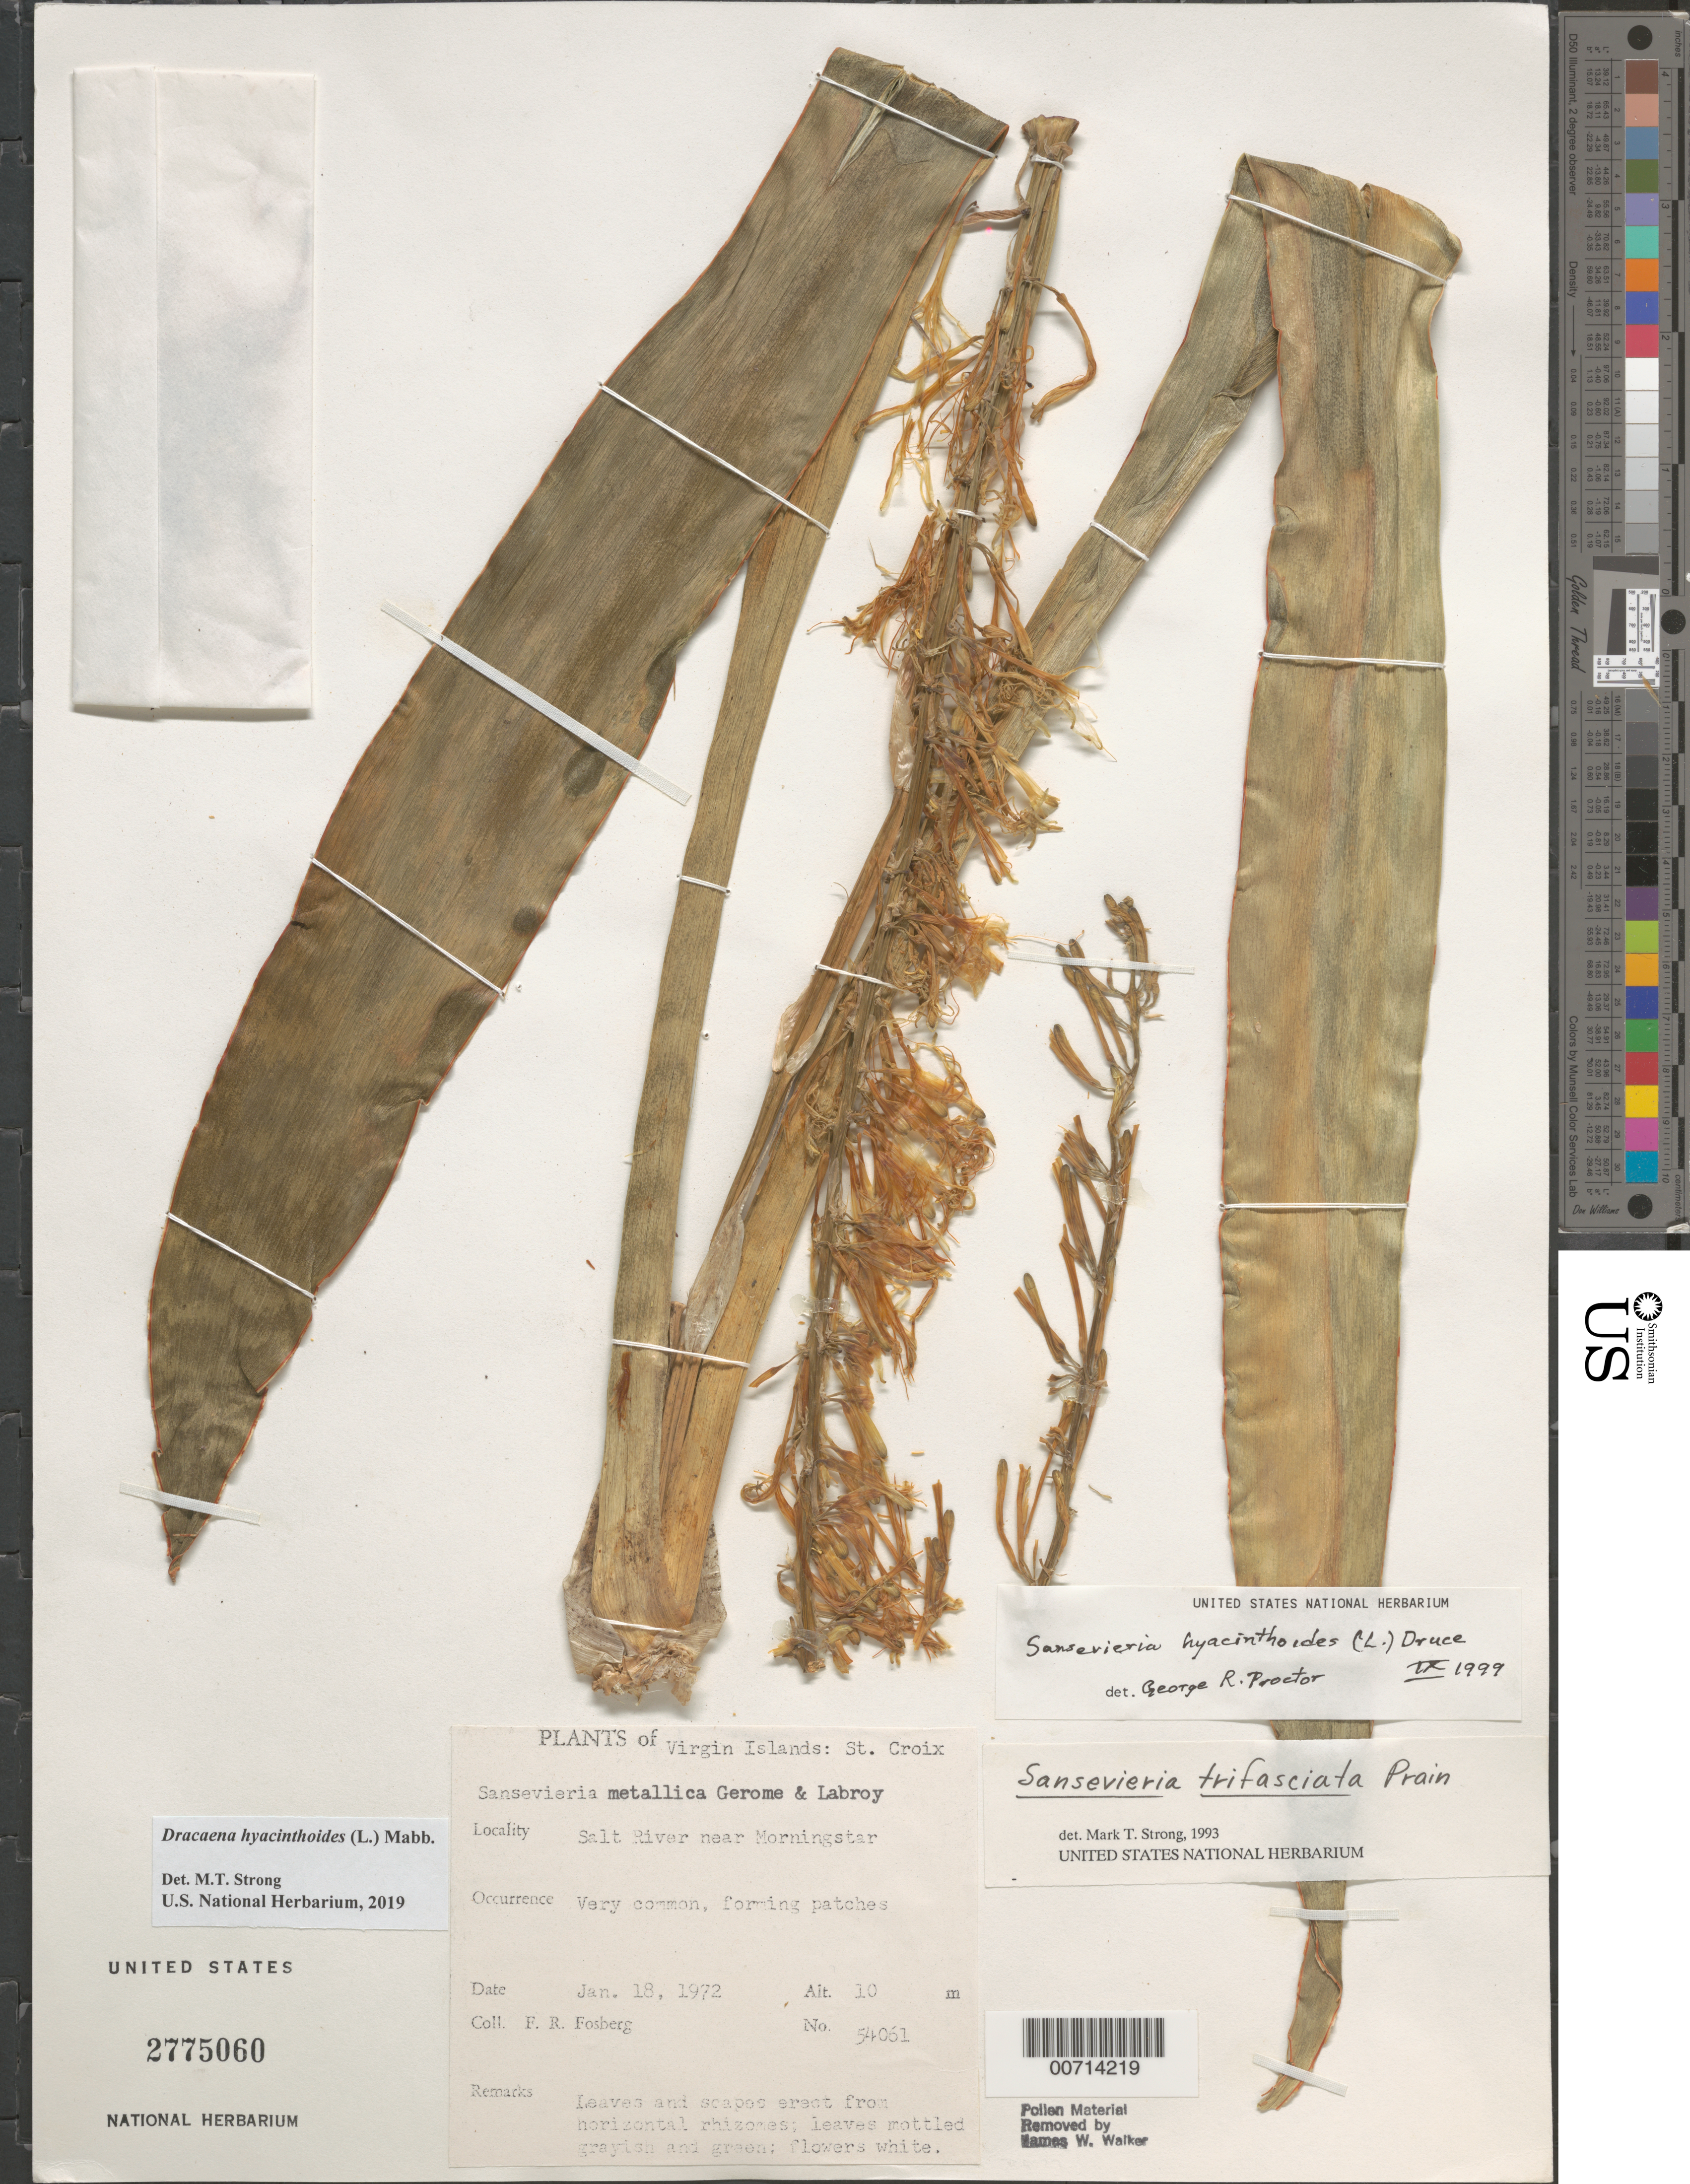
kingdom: Plantae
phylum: Tracheophyta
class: Liliopsida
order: Asparagales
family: Asparagaceae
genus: Dracaena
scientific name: Dracaena hyacinthoides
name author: (L.) Mabb.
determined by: Strong, Mark T., (BOT), Smithsonian Institution - National Museum of Natural History (UNITED STATES)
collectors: F. R. Fosberg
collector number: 54061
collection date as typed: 18 Jan 1972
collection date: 1972-01-18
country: U.S. Virgin Islands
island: St. Croix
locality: St. Croix: Salt River near Morningstar.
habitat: Forming patches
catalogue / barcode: US 2775060